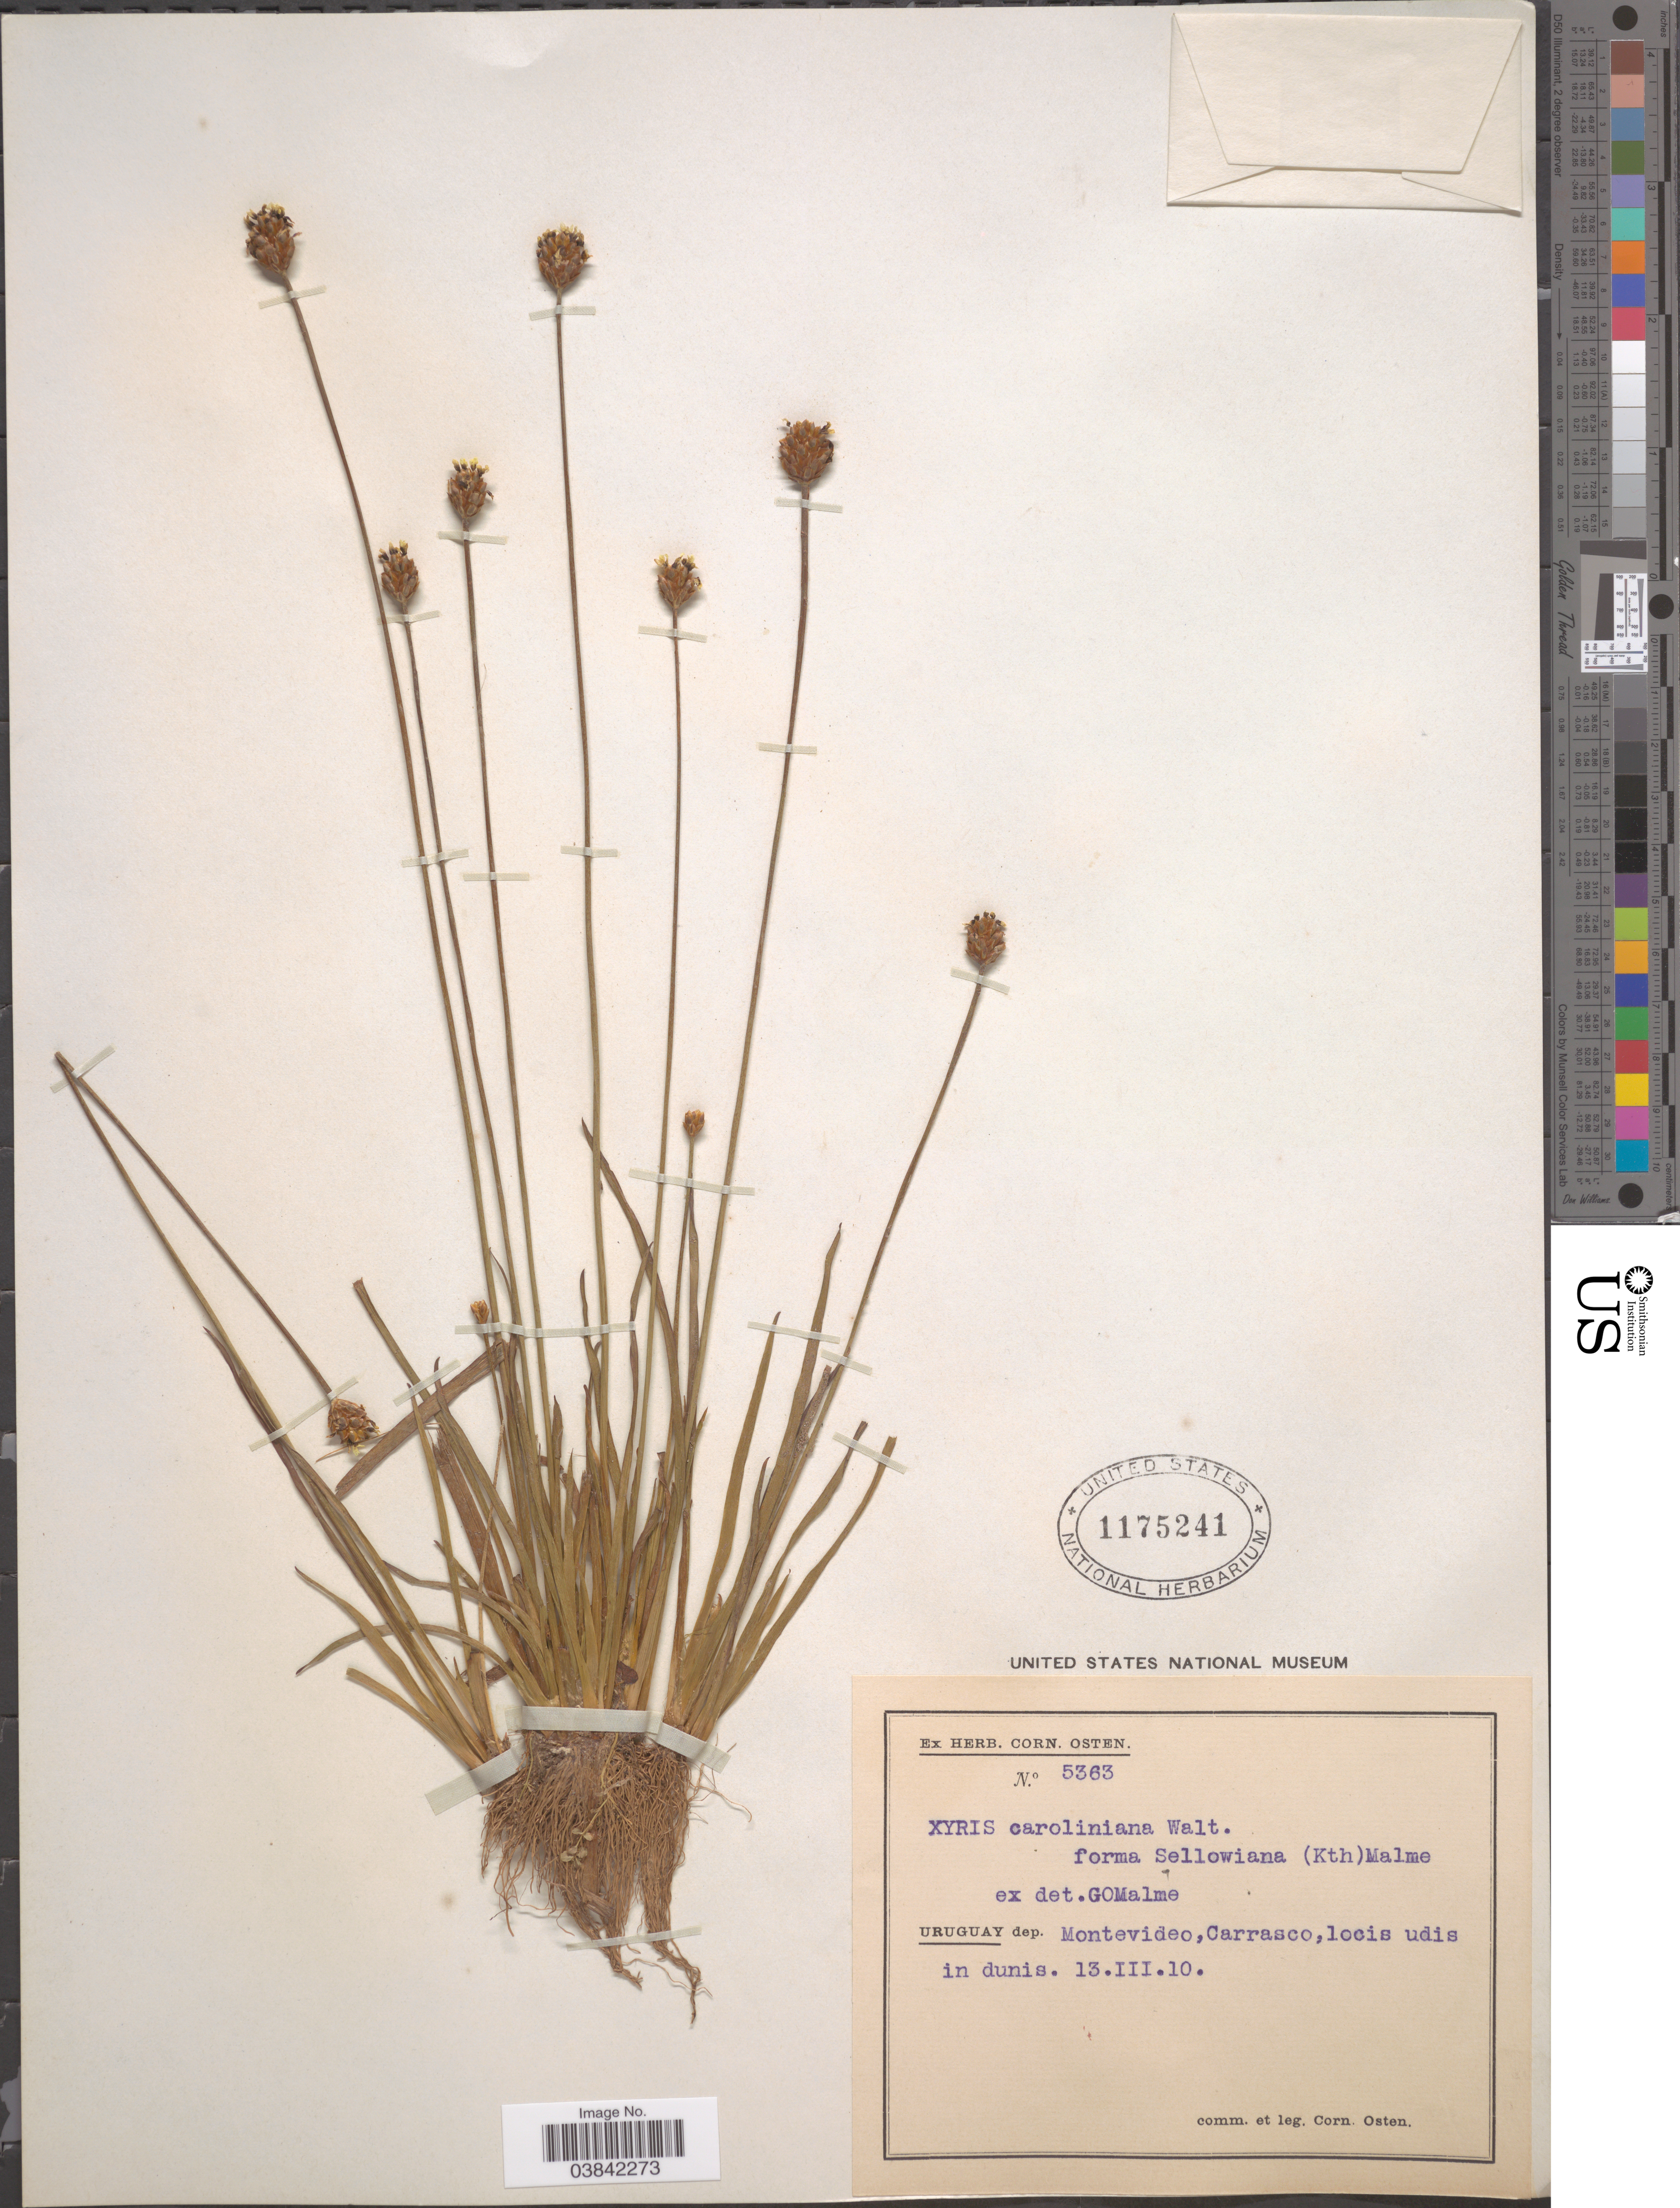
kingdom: Plantae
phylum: Tracheophyta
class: Liliopsida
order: Poales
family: Xyridaceae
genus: Xyris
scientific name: Xyris jupicai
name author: Rich.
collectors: C. Osten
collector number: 5363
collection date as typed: Transcribed d/m/y: 13/3/10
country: Uruguay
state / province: Montevideo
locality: Dep. Montevideo, Carrasco.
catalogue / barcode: US 1175241